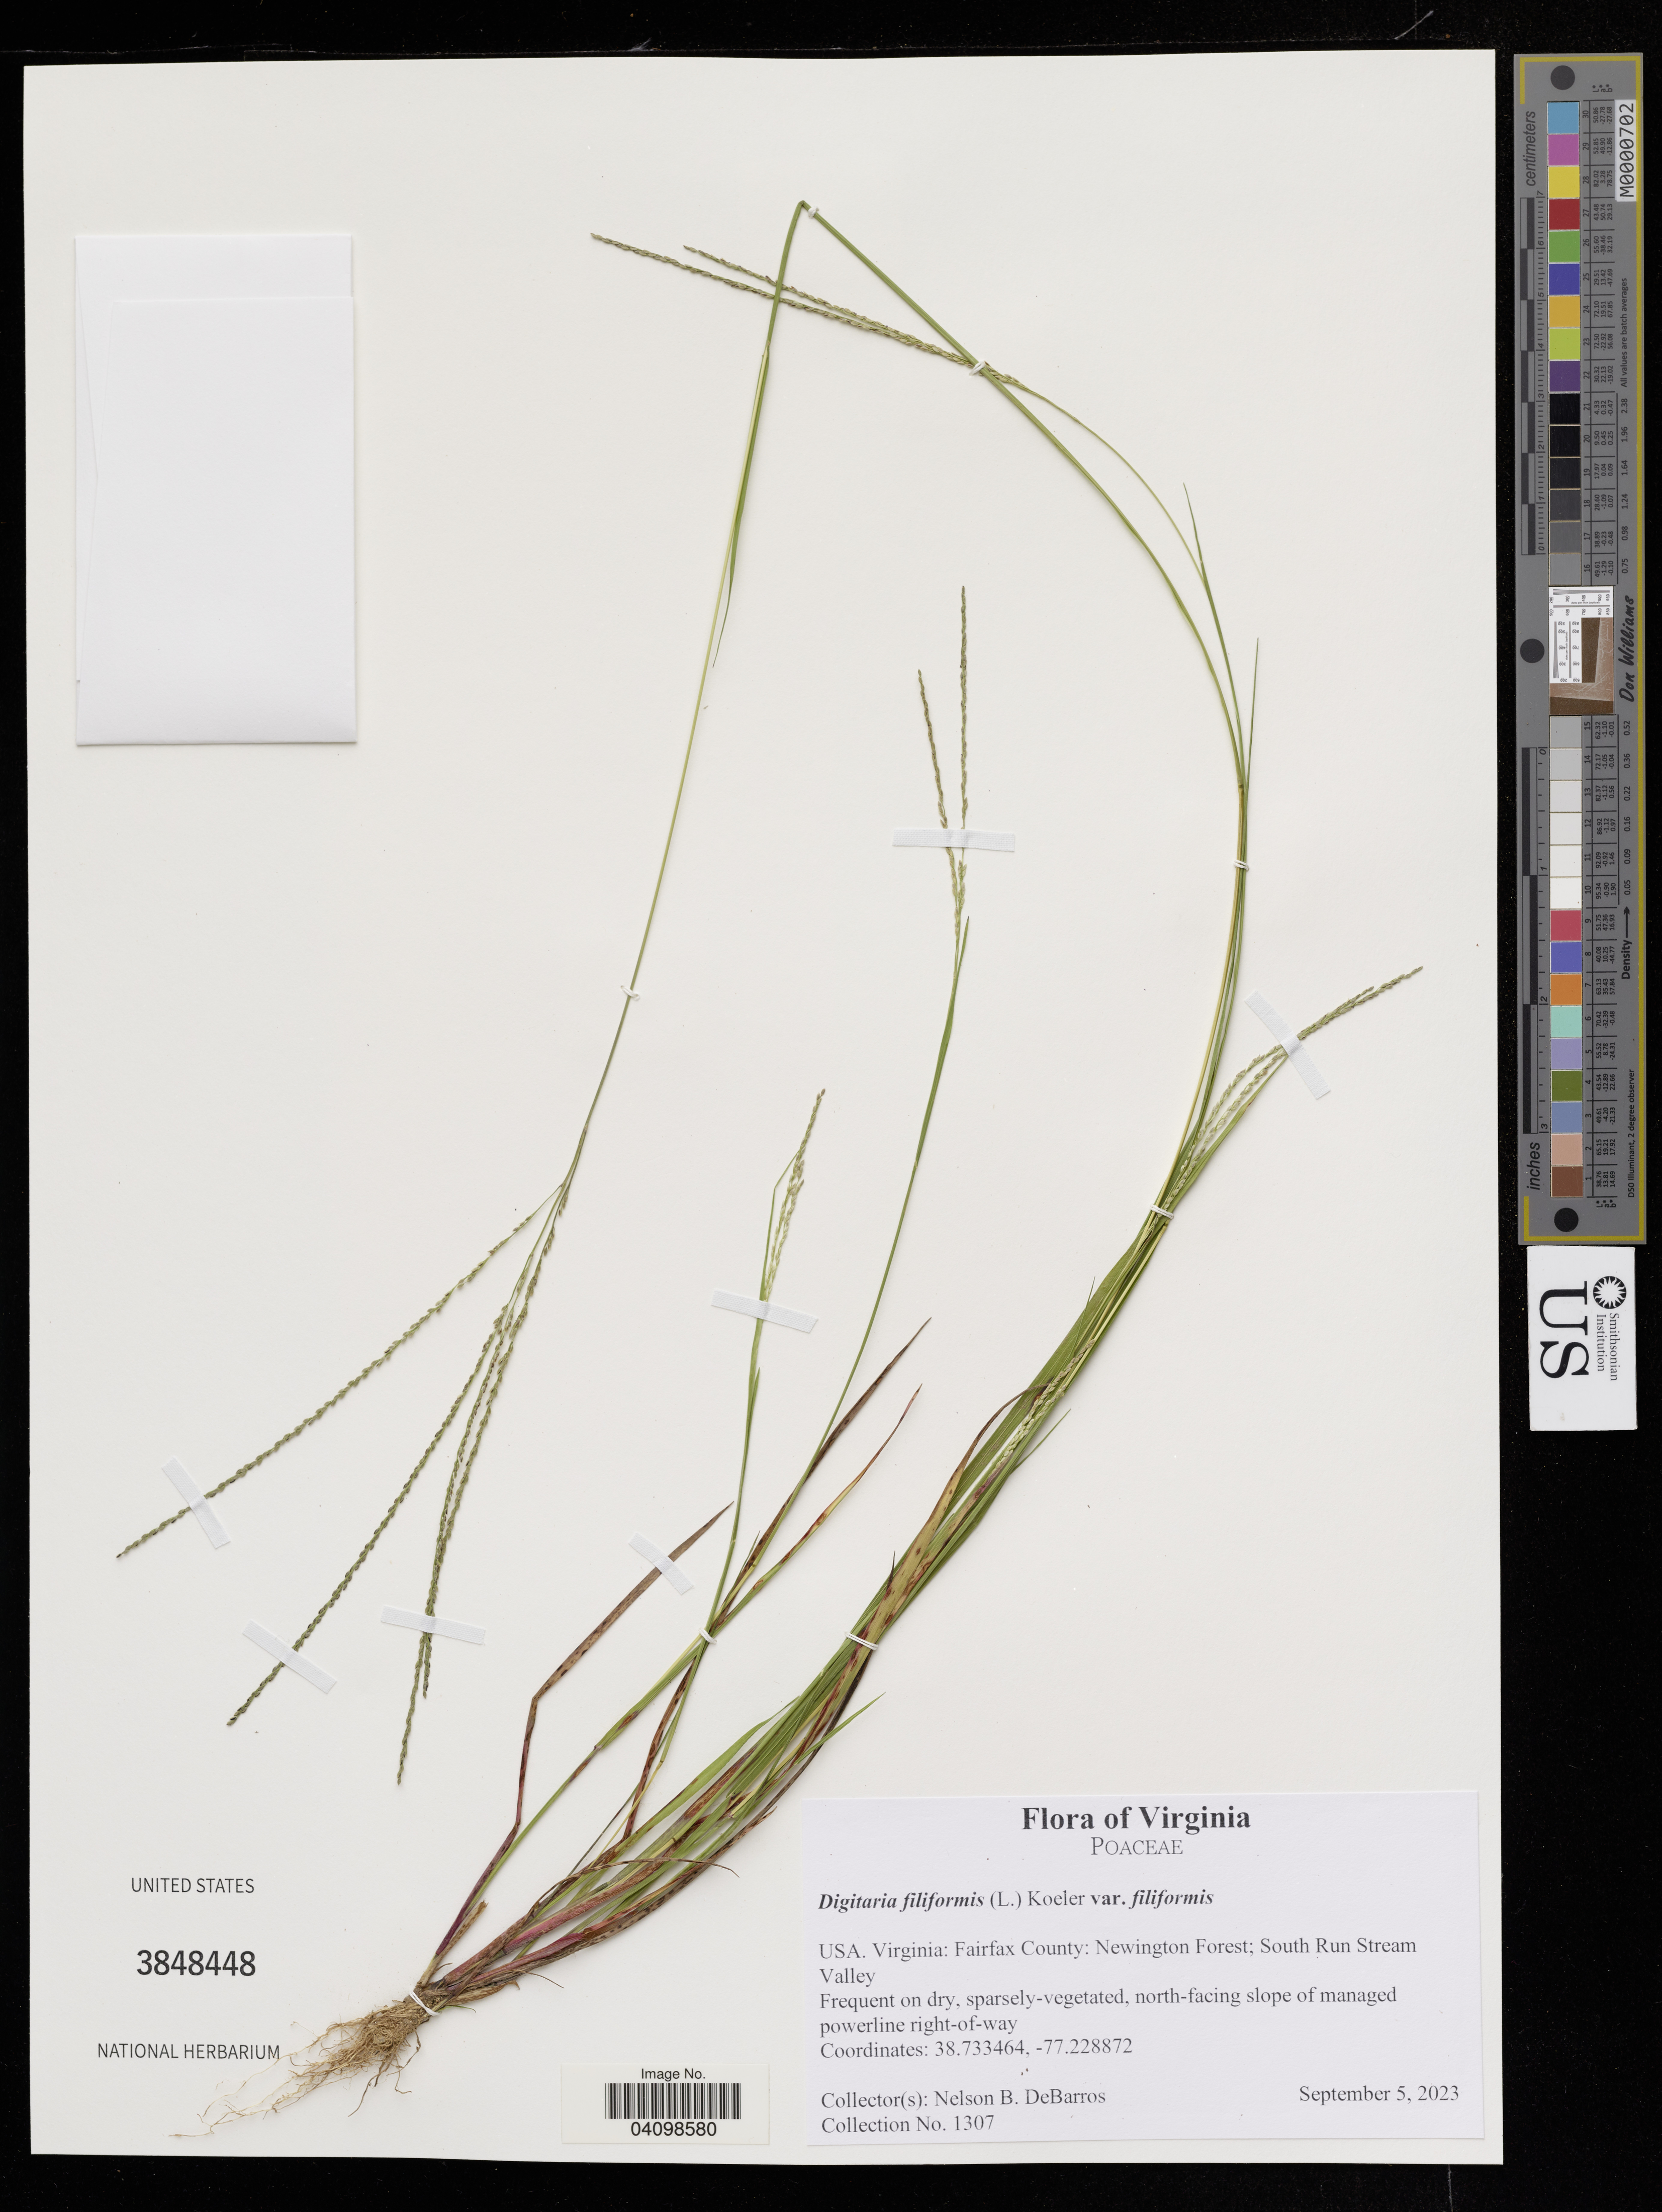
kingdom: Plantae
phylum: Tracheophyta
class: Liliopsida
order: Poales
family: Poaceae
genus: Digitaria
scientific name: Digitaria filiformis var. filiformis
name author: (L.) Koeler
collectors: N. DeBarros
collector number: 1307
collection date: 2023-09-05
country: United States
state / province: Virginia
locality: Fairfax County: Newington Forest; South Run Stream valley.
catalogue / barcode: US 3848448